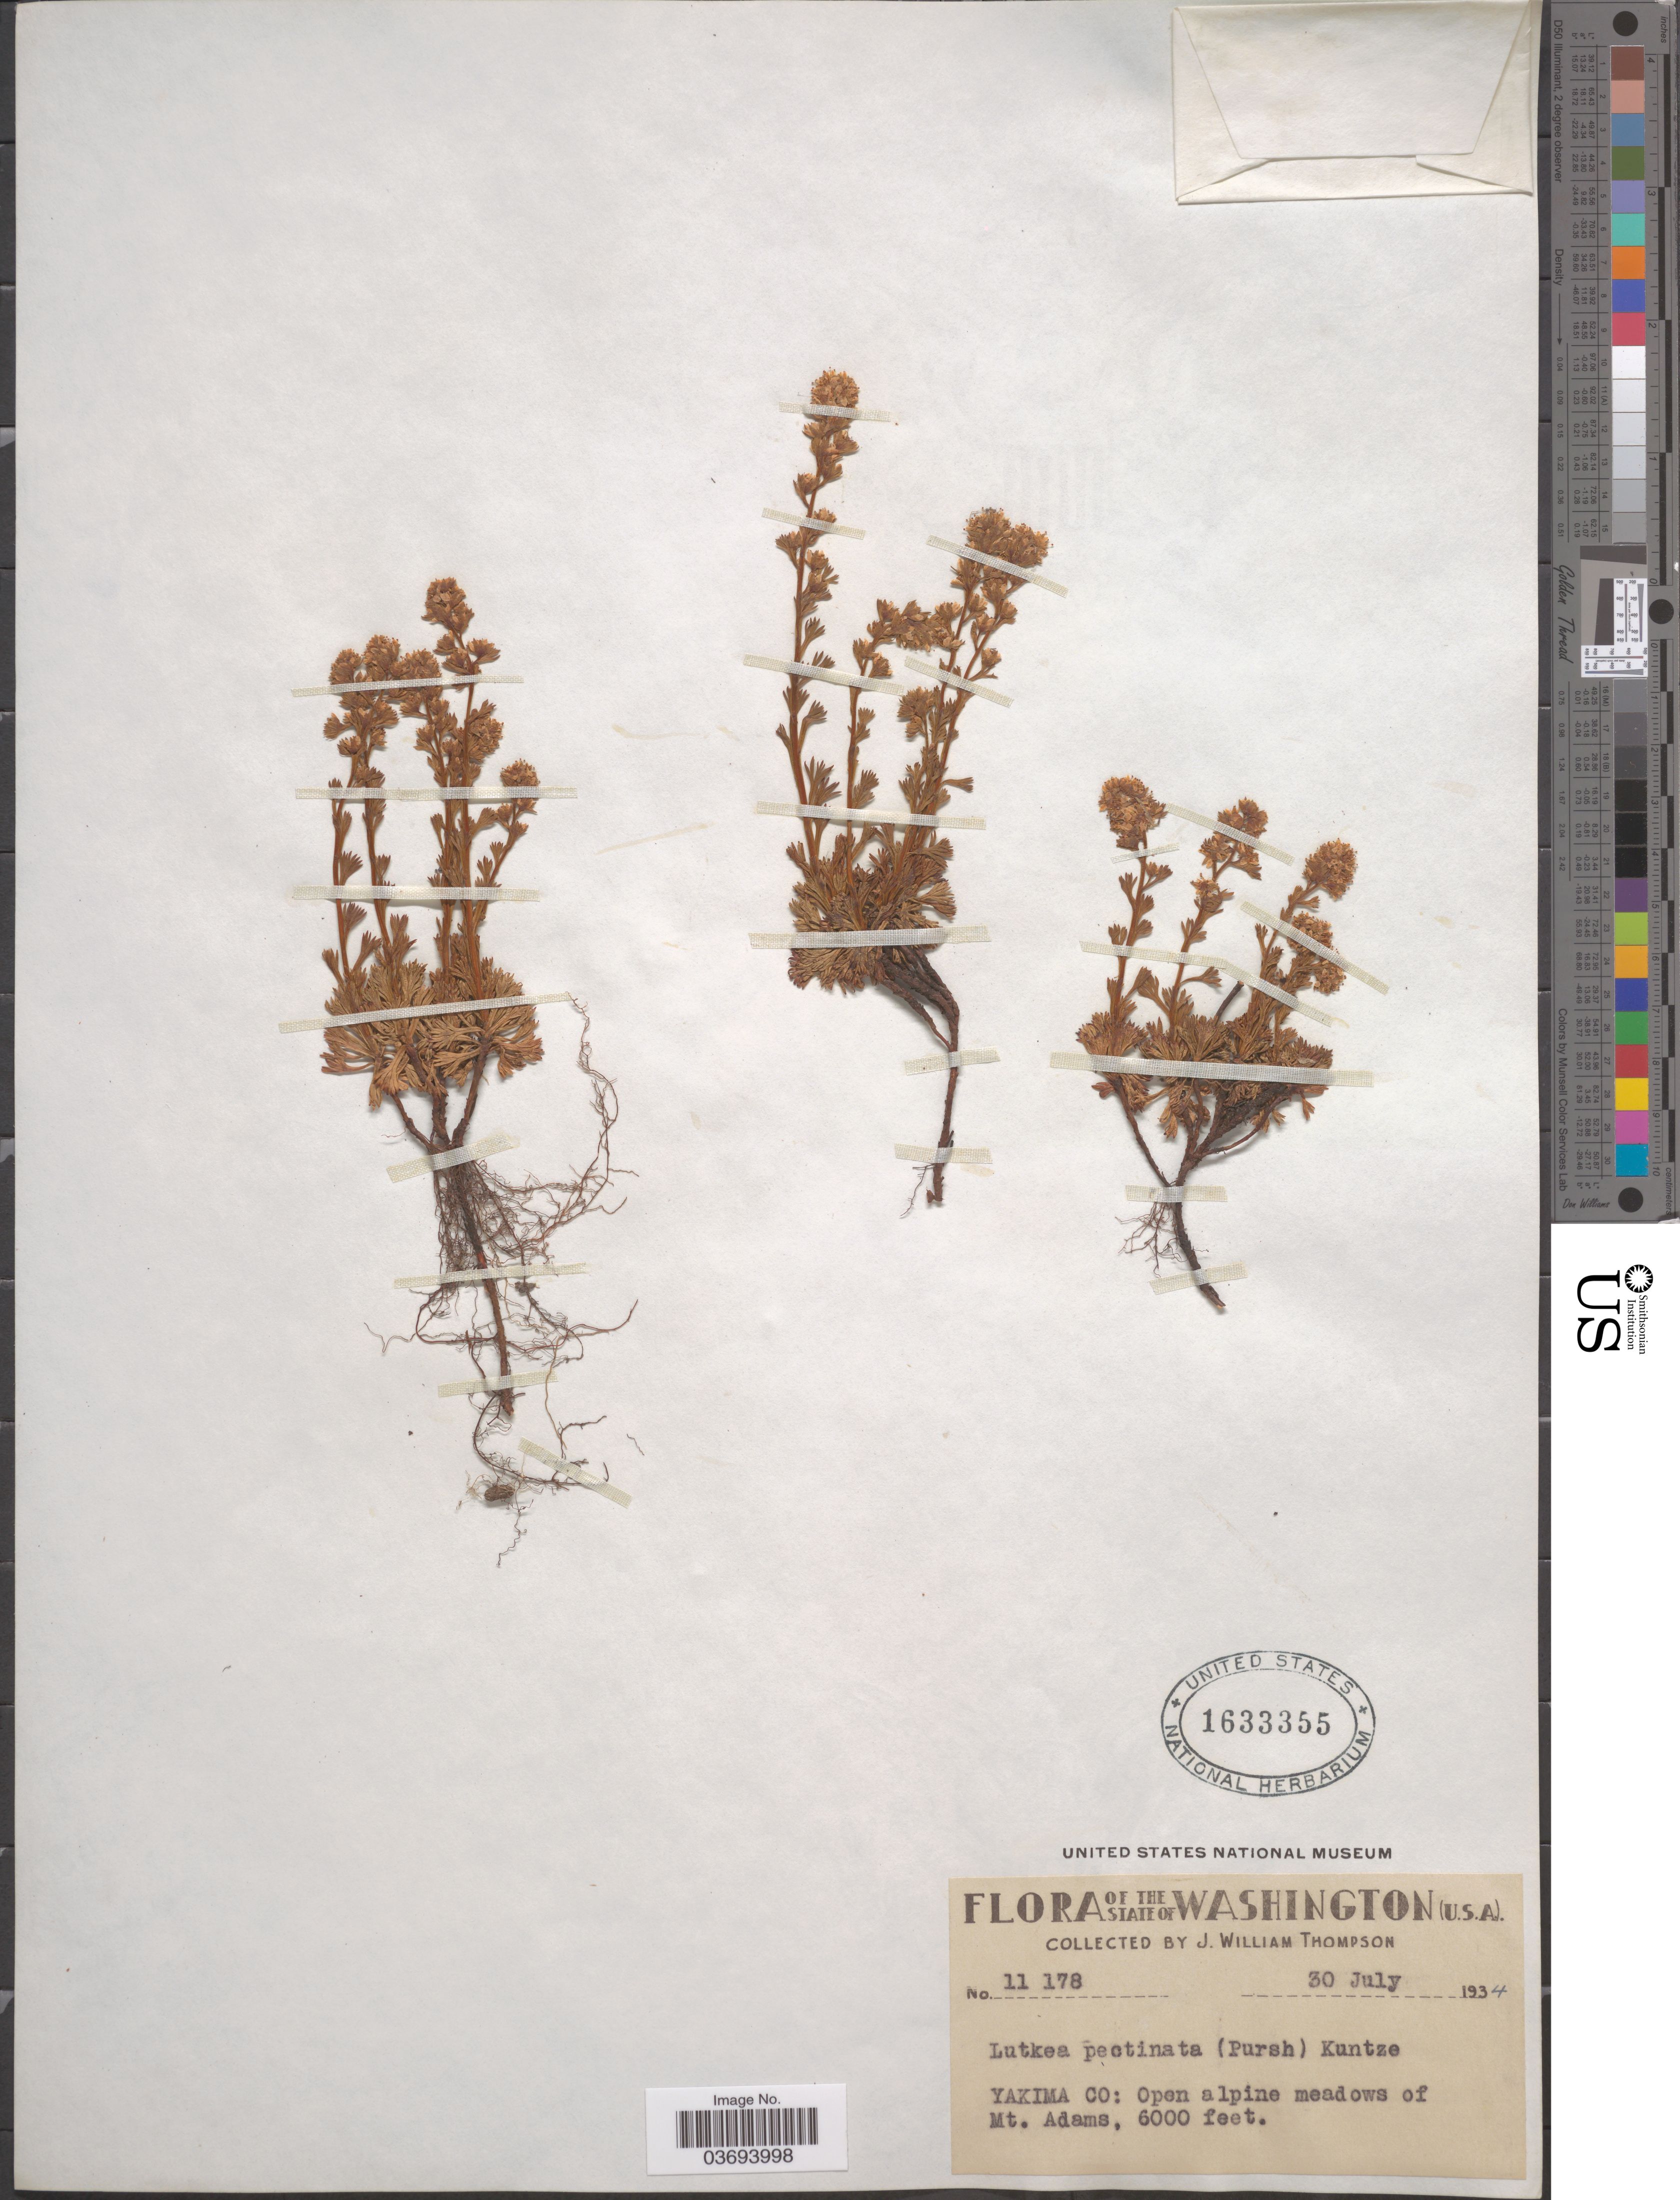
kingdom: Plantae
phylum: Tracheophyta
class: Magnoliopsida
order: Rosales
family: Rosaceae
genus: Luetkea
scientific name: Luetkea pectinata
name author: (Pursh) Kuntze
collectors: J. W. Thompson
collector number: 11178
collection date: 1934-07-30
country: United States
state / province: Washington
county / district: Yakima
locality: Yakima Co: Open alpine meadows of Mt. Adams.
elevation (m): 1829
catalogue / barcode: US 1633355